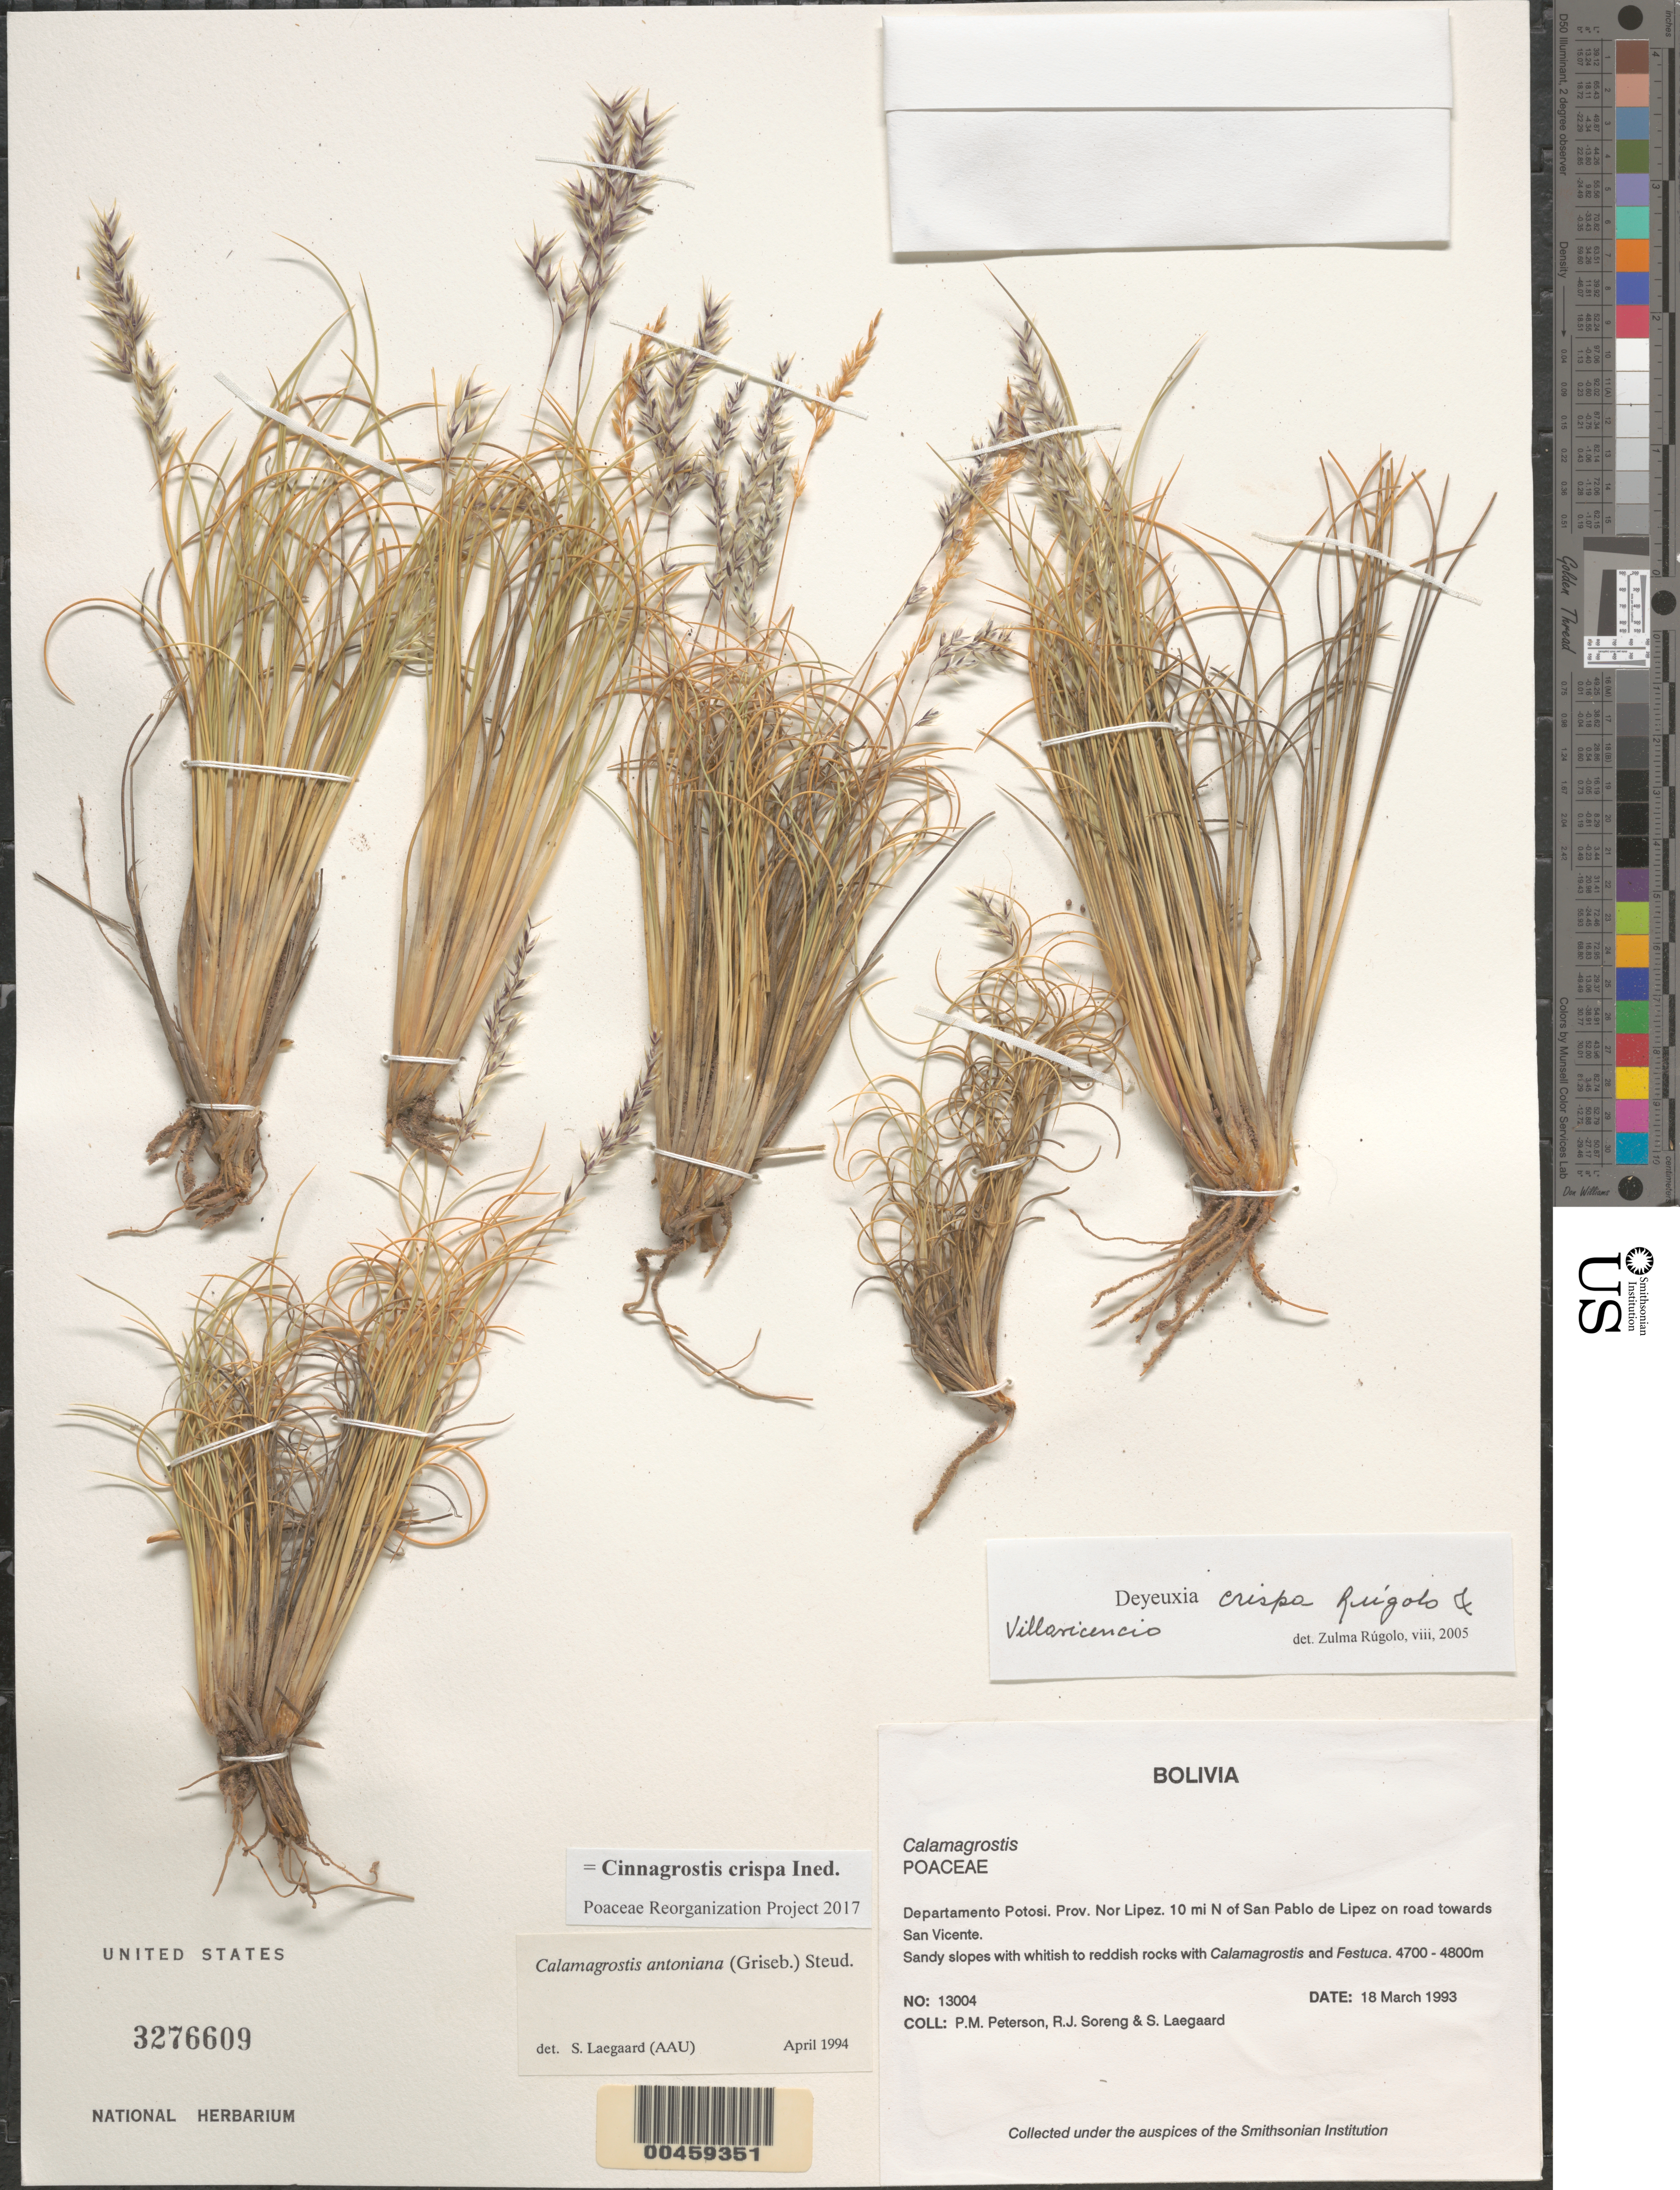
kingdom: Plantae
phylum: Tracheophyta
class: Liliopsida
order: Poales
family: Poaceae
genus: Cinnagrostis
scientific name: Cinnagrostis crispa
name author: (Rúgolo & Villav.) P.M. Peterson et al.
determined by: Poaceae Reorganization Project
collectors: P. M. Peterson, R. J. Soreng & S. Lægaard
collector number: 13004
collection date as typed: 18 Mar 1993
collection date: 1993-03-18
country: Bolivia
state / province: Potosí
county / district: Nor Lípez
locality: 10 mi N of San Pablo de Lipez on road towards San Vicente.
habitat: Sandy slopes with whitish to reddish rocks with Calamagrostis and Festuca.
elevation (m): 4700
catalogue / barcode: US 3276609